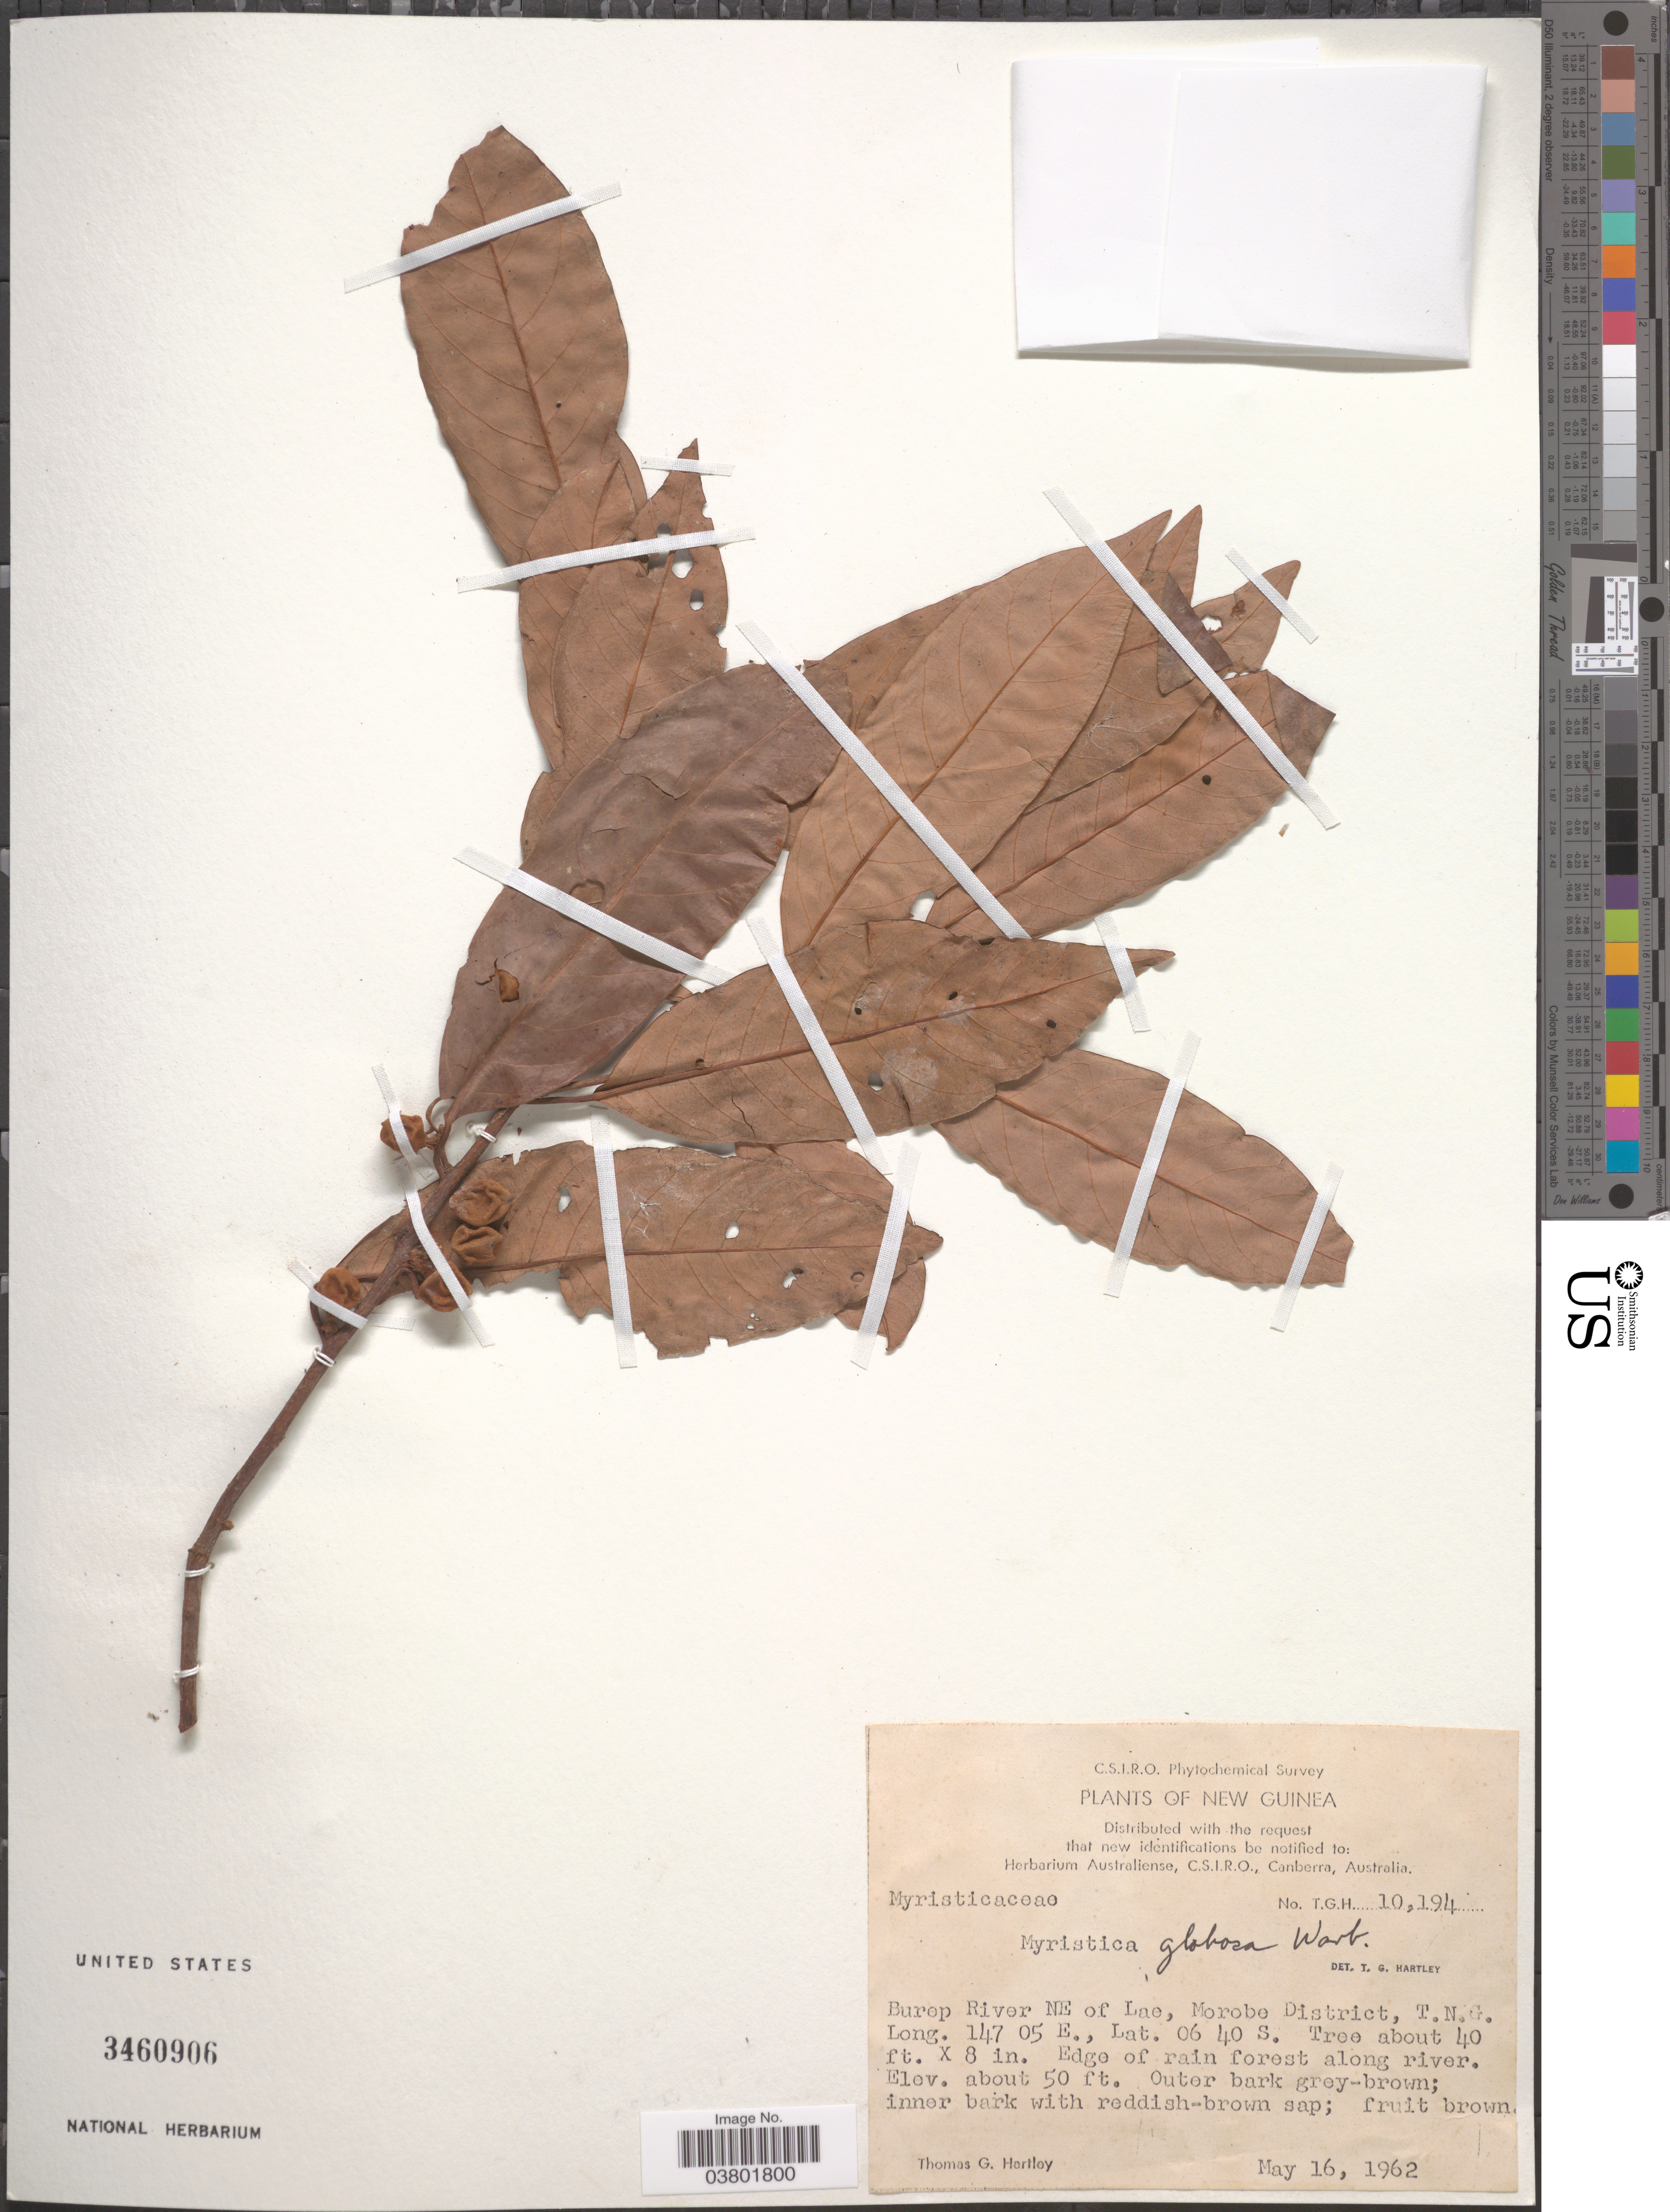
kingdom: Plantae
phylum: Tracheophyta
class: Magnoliopsida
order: Magnoliales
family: Myristicaceae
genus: Myristica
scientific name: Myristica globosa subsp. globosa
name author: Warb.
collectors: T. G. Hartley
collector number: TGH10194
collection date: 1962-05-16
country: Papua New Guinea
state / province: Morobe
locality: New Guinea. Burep River NE of Lae, Morobe District, T.N.G.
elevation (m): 15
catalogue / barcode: US 3460906